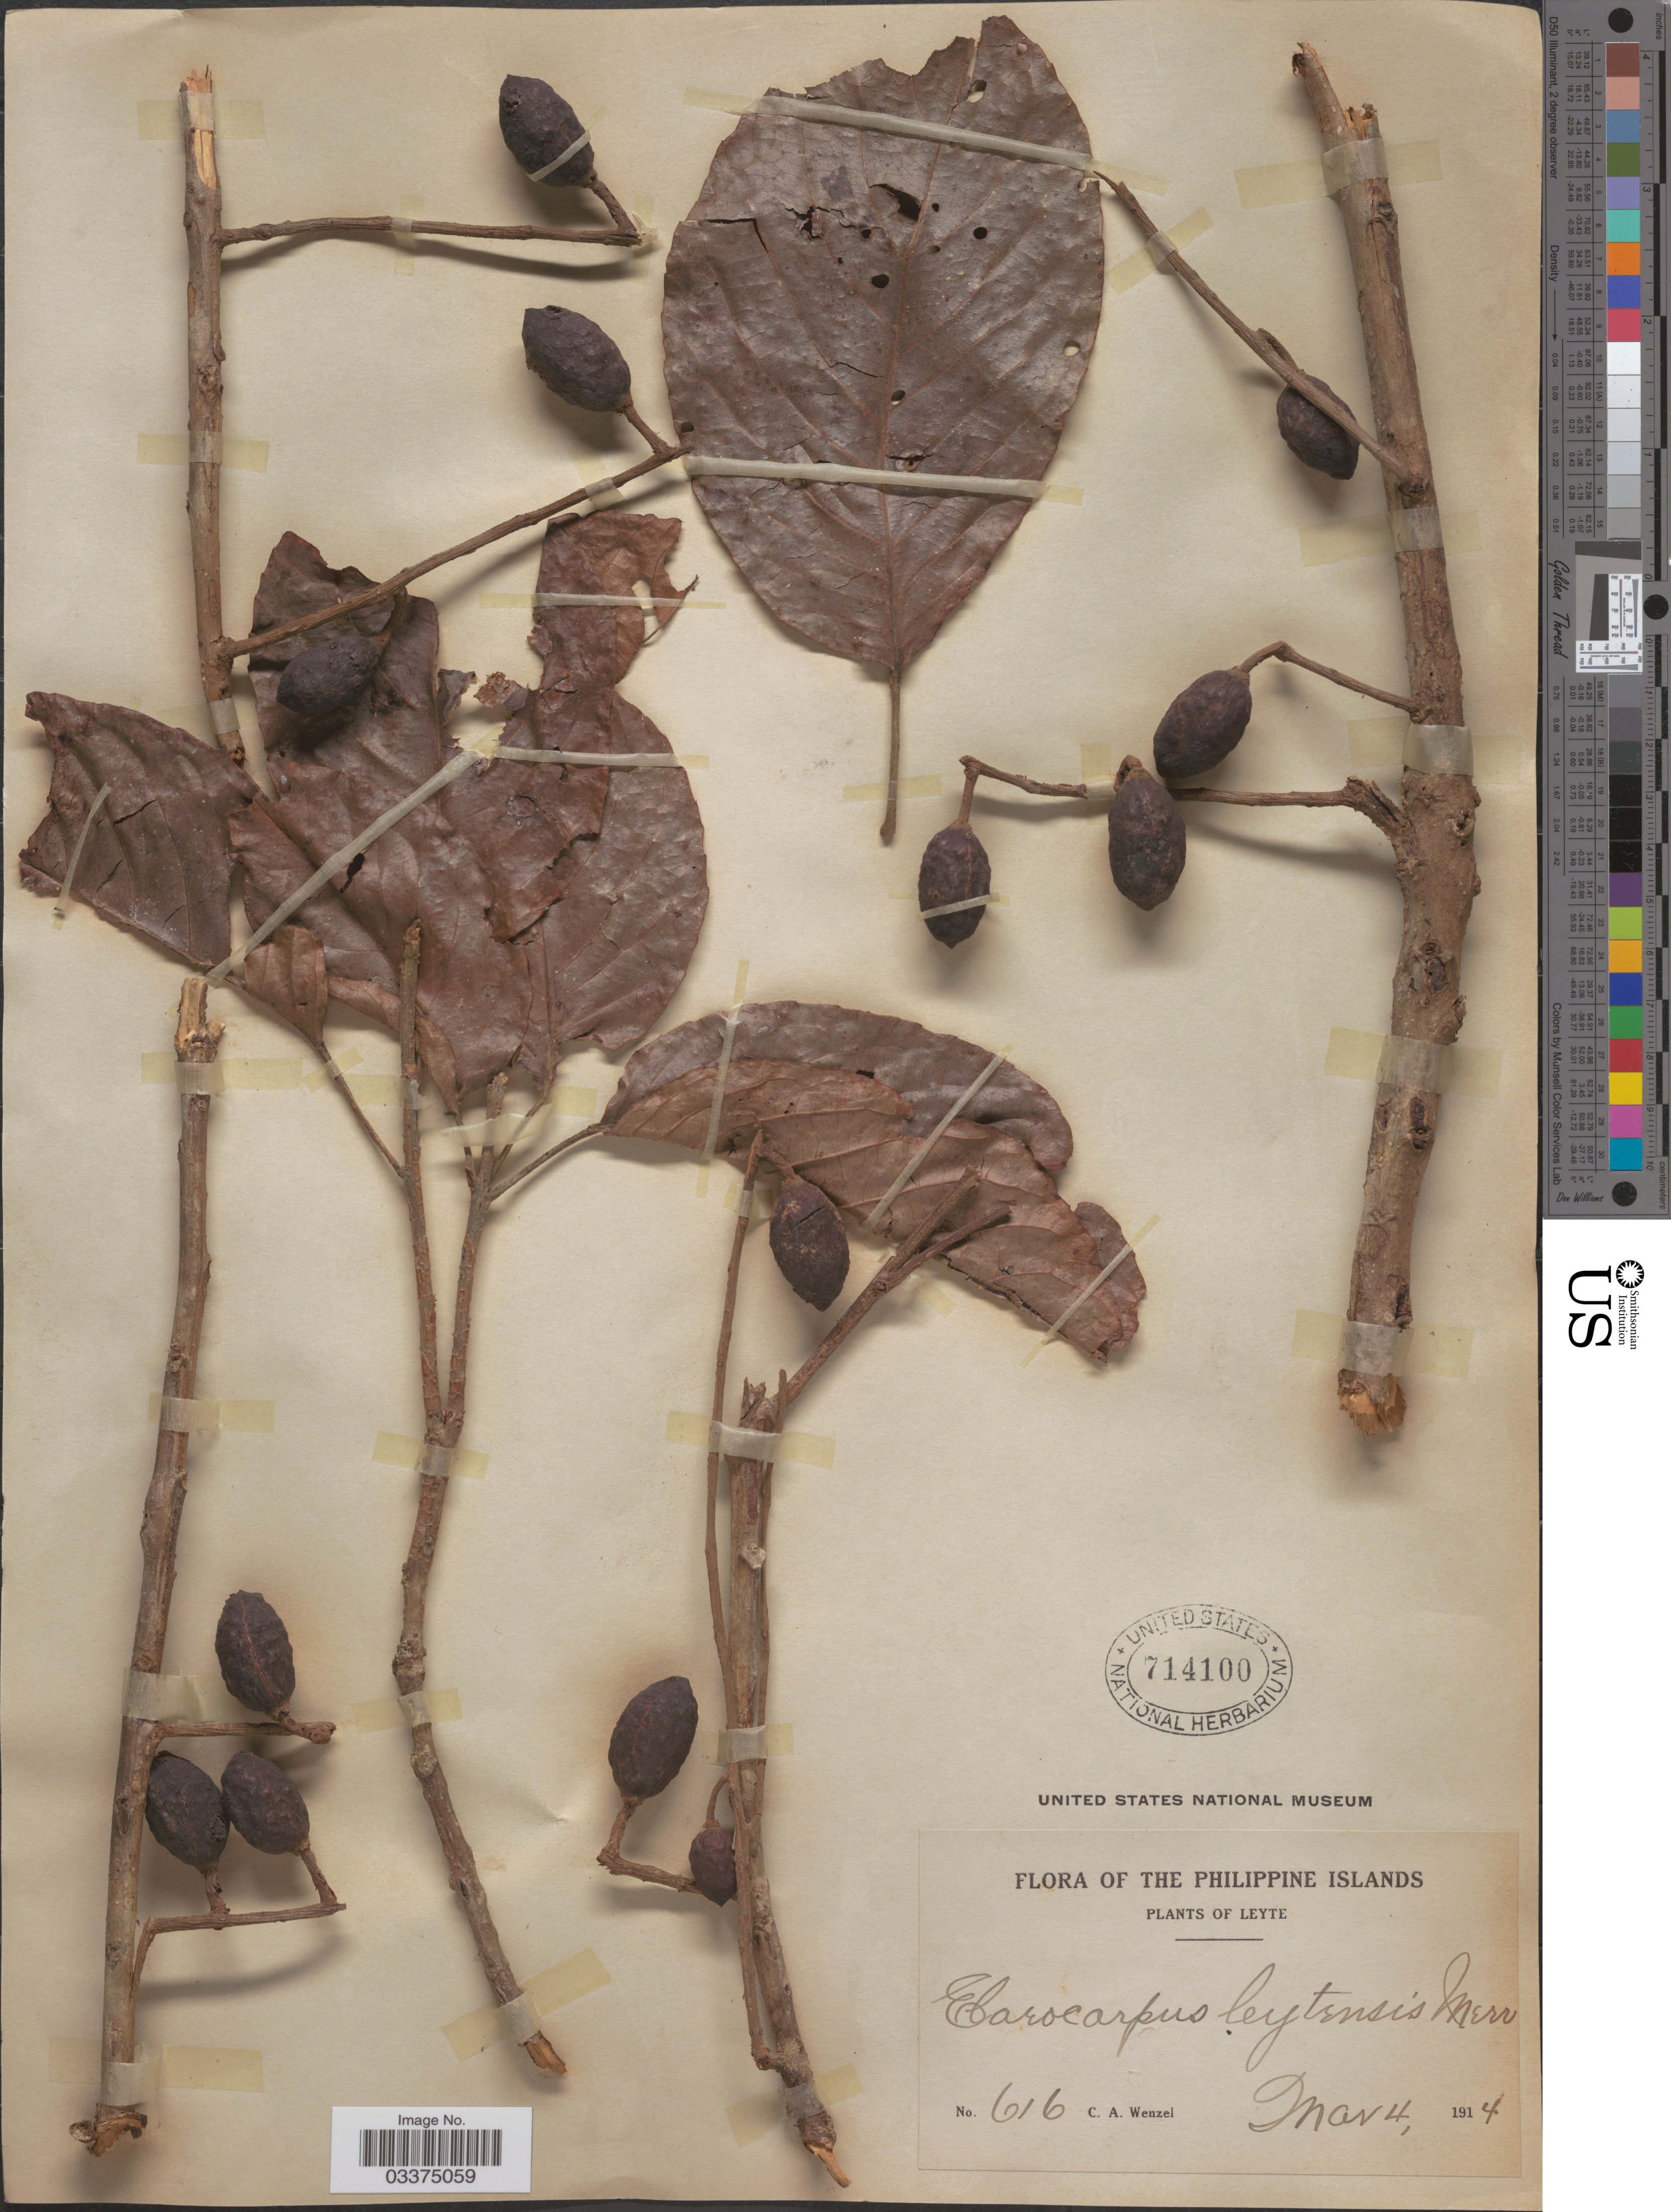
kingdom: Plantae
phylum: Tracheophyta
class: Magnoliopsida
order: Oxalidales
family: Elaeocarpaceae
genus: Elaeocarpus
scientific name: Elaeocarpus multiflorus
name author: (Turcz.) Fern.-Vill.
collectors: C. Wenzel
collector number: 616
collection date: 1914-03-04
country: Philippines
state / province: Eastern Visayas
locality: Leyte.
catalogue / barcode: US 714100